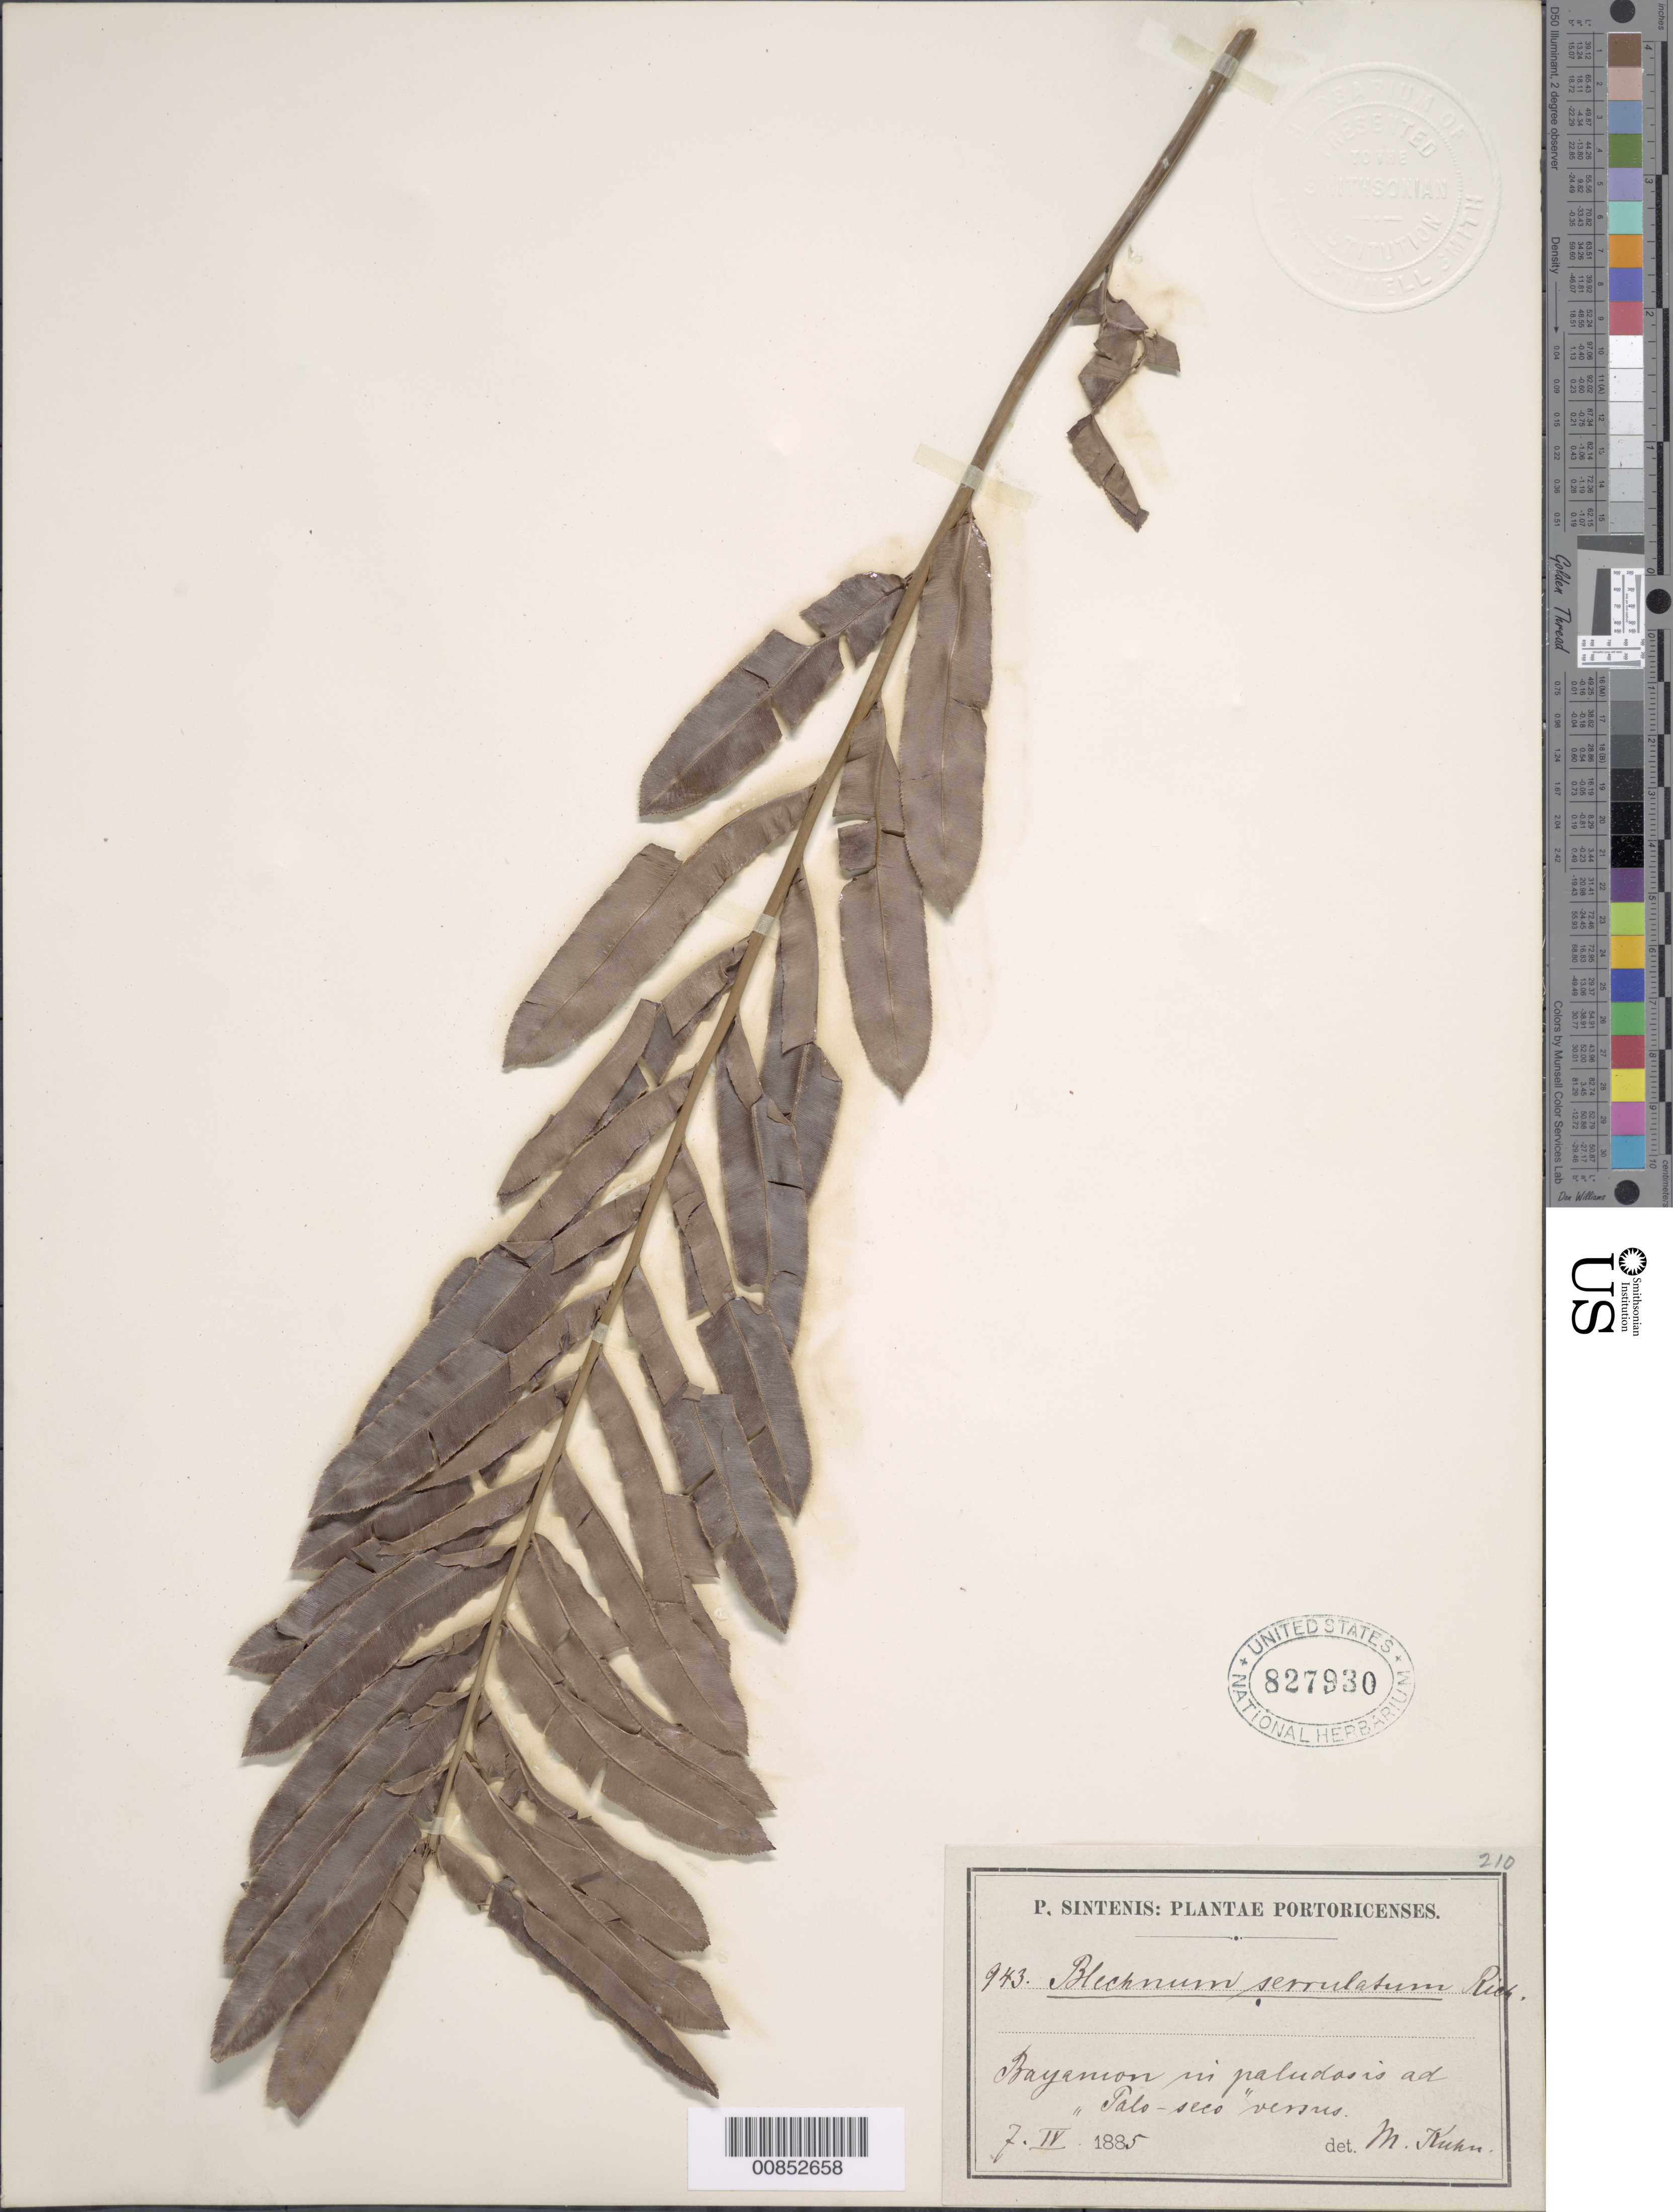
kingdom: Plantae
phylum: Tracheophyta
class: Polypodiopsida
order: Polypodiales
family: Blechnaceae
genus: Telmatoblechnum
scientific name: Telmatoblechnum serrulatum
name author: (Rich.) Perrie et al.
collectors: M. Kuhn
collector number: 943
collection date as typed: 07 Apr 1885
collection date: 1885-04-07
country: Puerto Rico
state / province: Bayamón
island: Puerto Rico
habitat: In paludosis ad "Palo-seco" versus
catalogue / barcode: US 827930